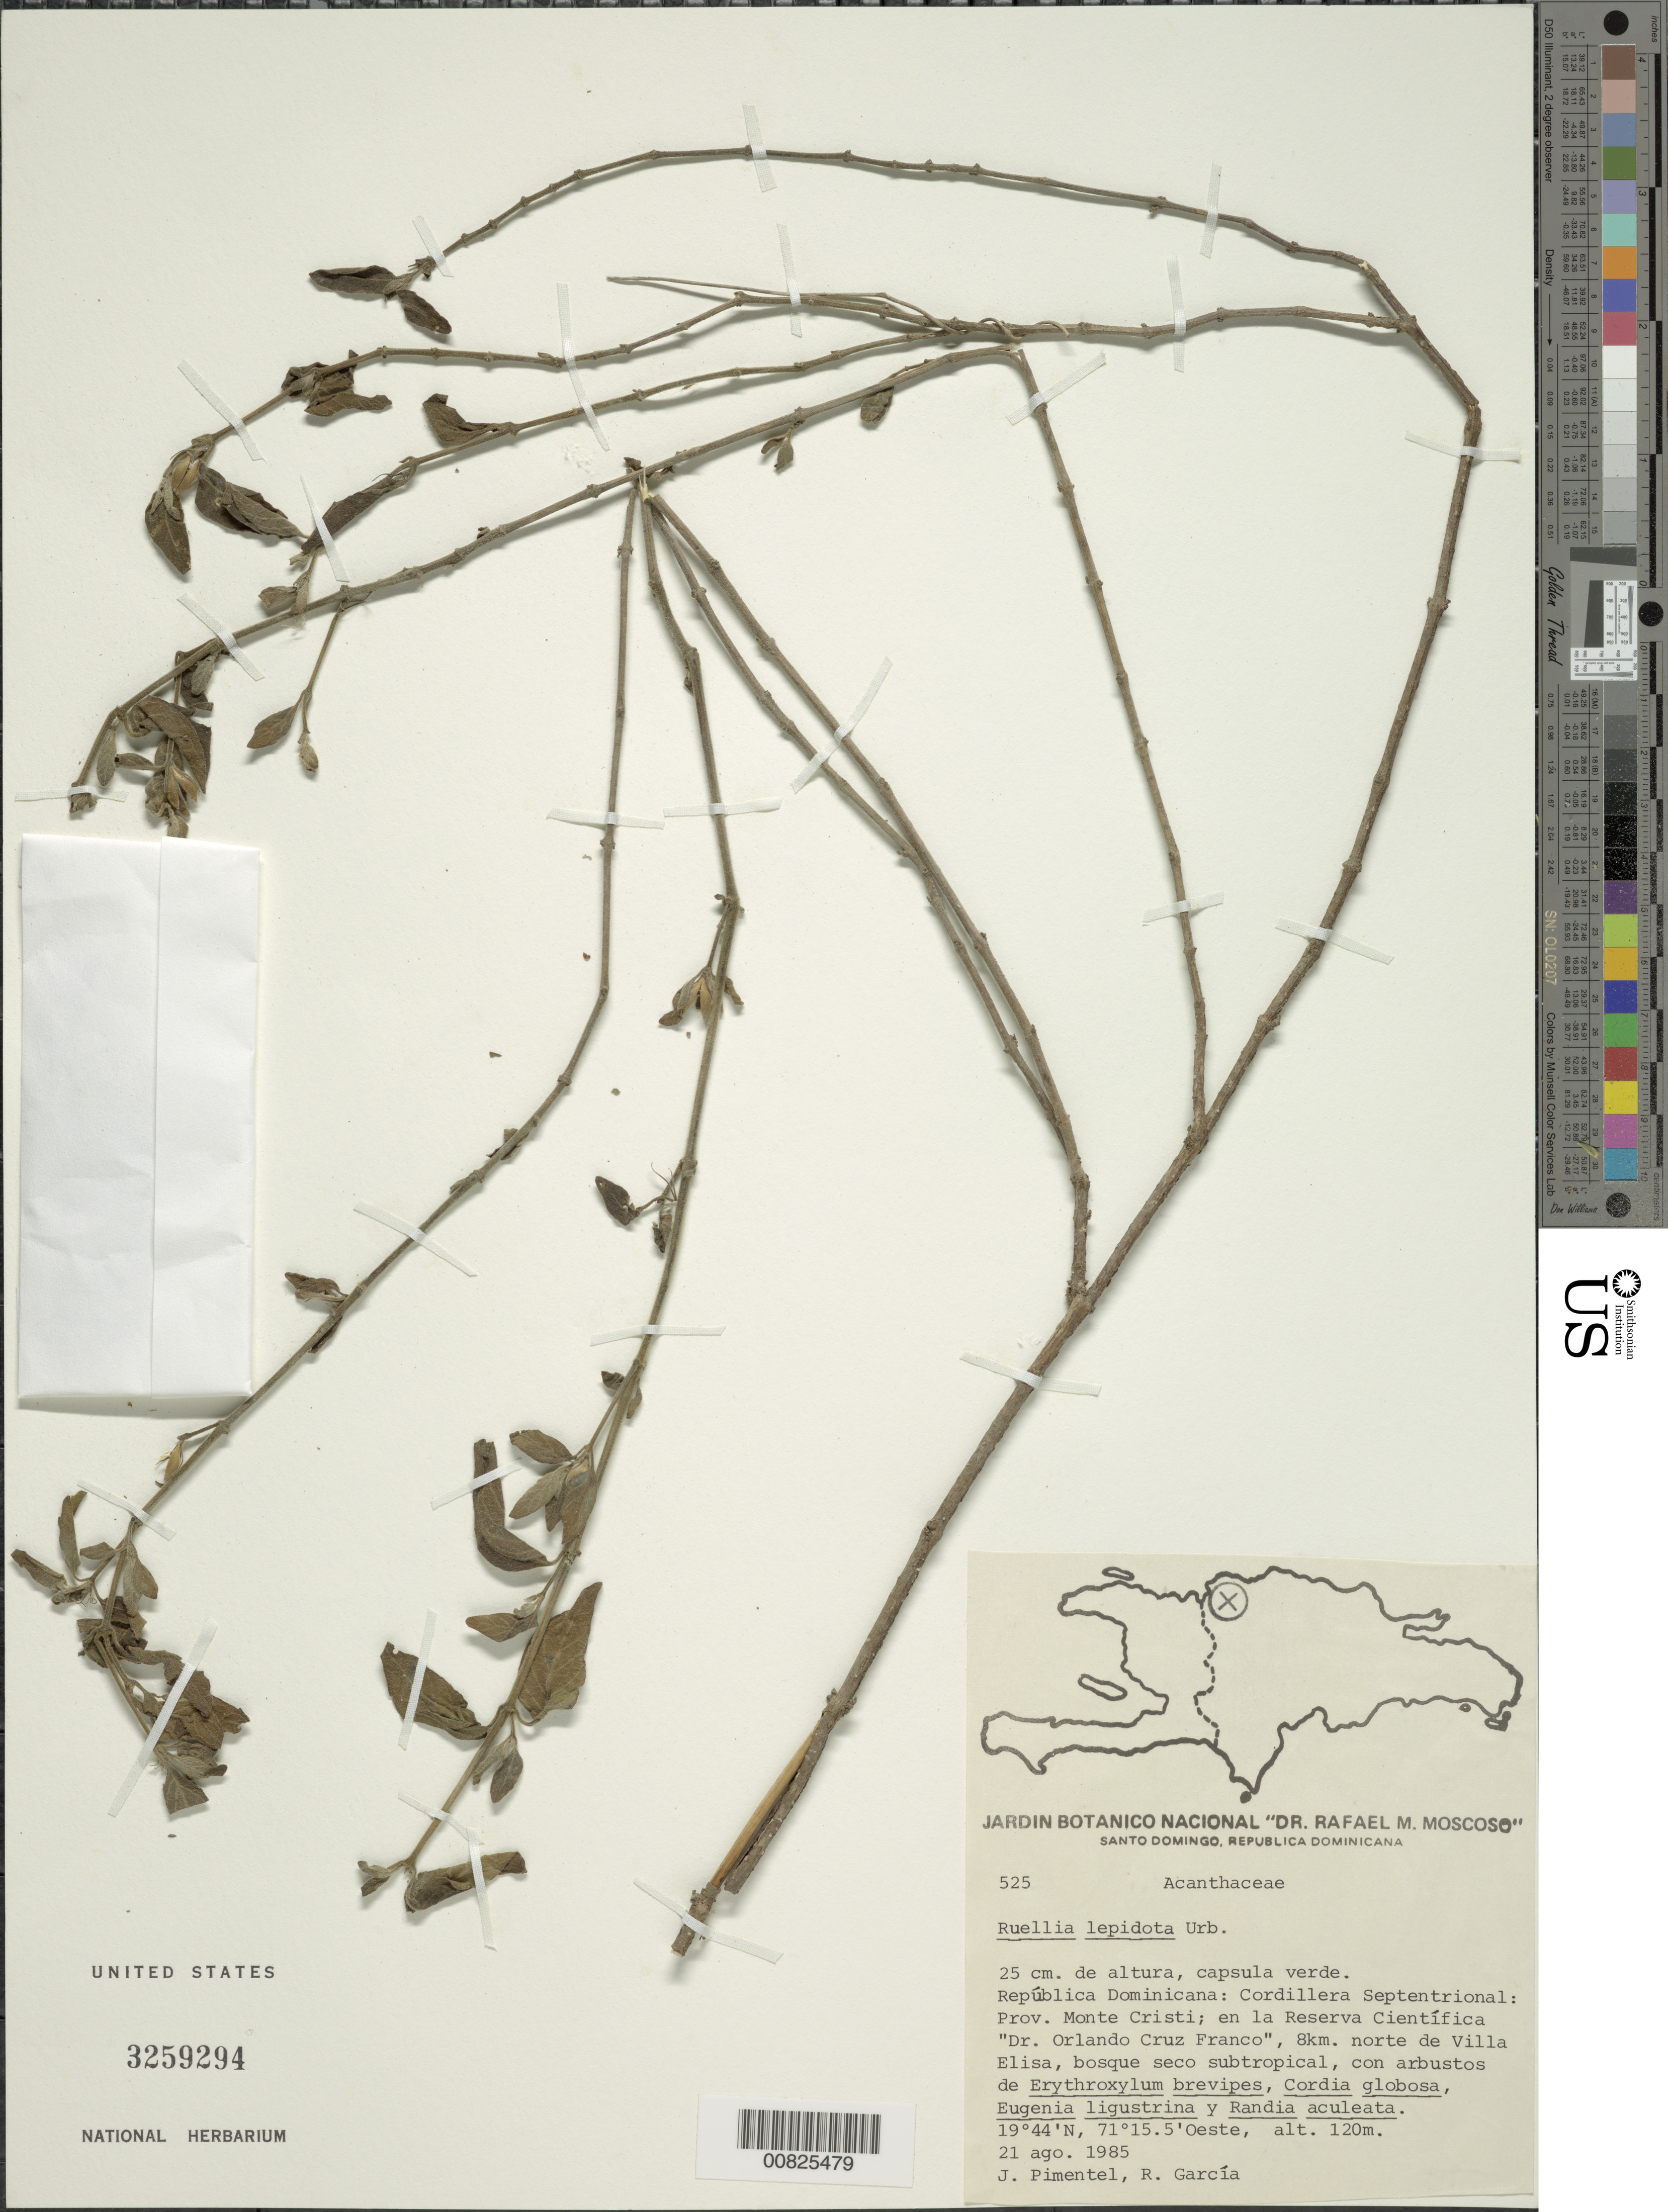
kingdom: Plantae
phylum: Tracheophyta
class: Magnoliopsida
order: Lamiales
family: Acanthaceae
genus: Ruellia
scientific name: Ruellia lepidota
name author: Urb.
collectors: J. Pimentel & R. G. García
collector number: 525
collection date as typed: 21 Aug 1985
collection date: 1985-08-21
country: Dominican Republic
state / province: Monte Cristi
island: Hispaniola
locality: Cordillera Septentrional; en la Reserva Científica "Dr. Orlando Cruz Franco," 8 km norte de Villa Elisa,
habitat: Bosque seco subtropical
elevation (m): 120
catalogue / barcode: US 3259294